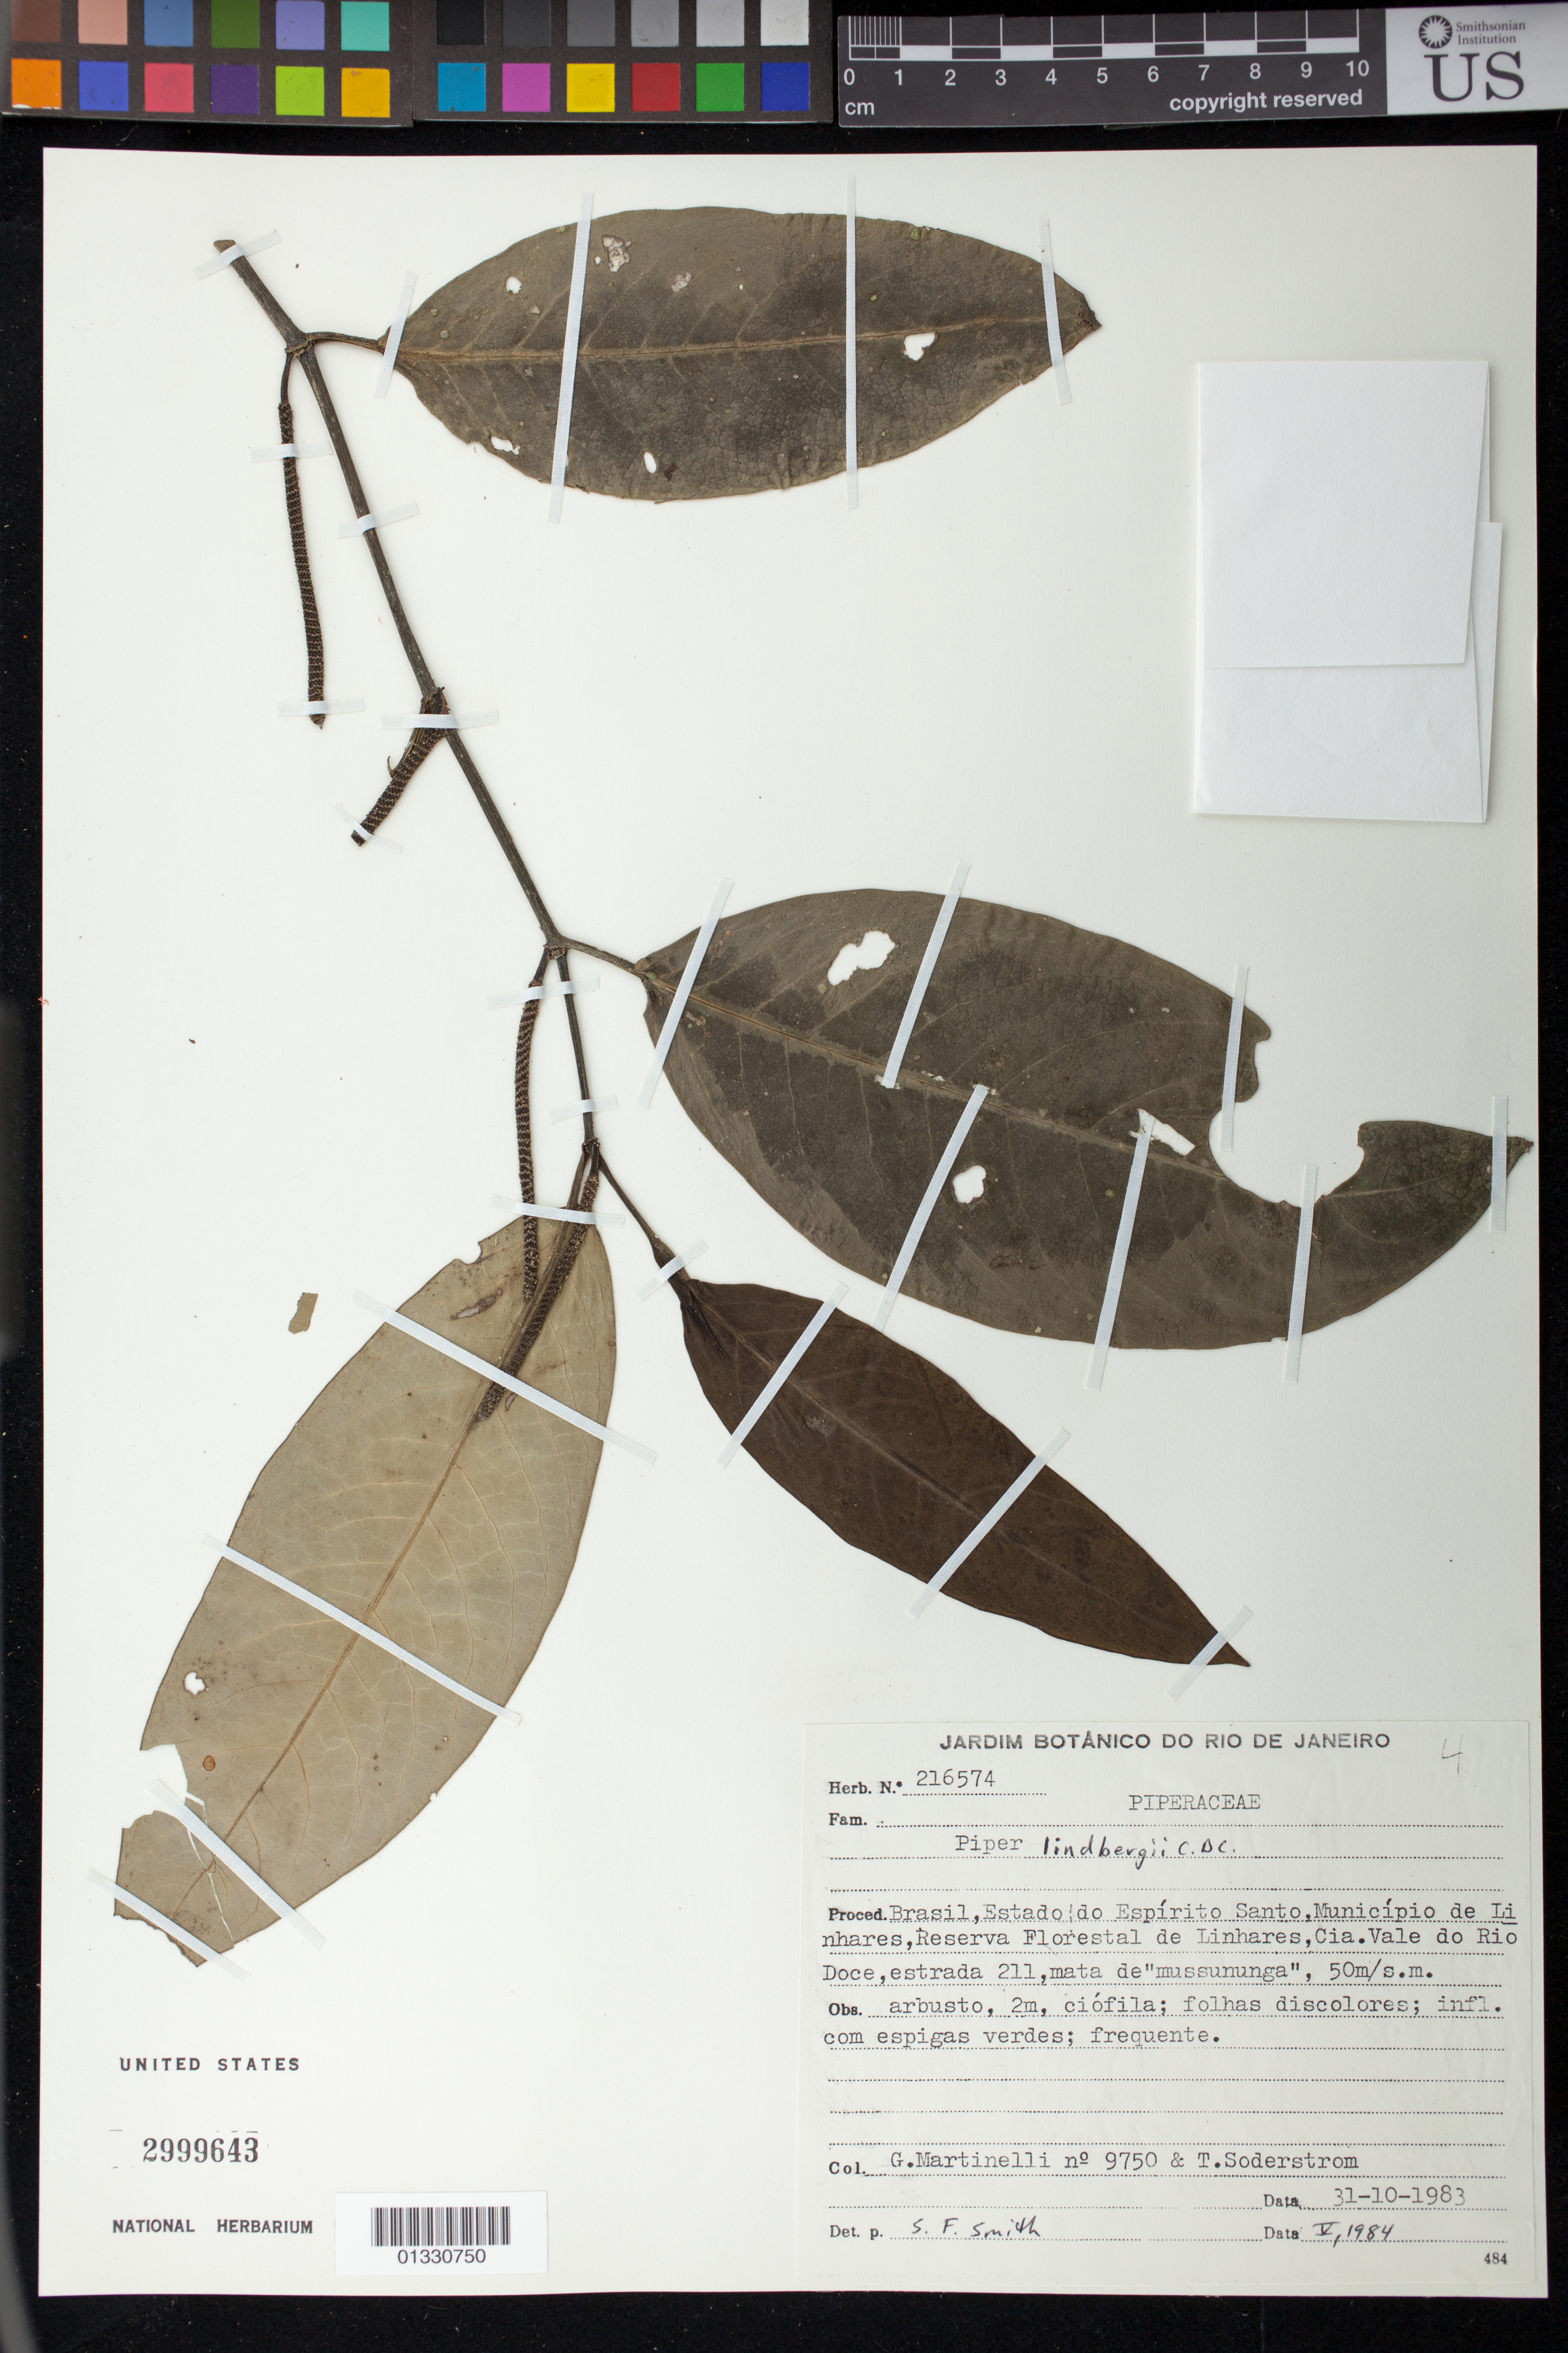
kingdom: Plantae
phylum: Tracheophyta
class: Magnoliopsida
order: Piperales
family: Piperaceae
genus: Piper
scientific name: Piper lindbergii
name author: C. DC.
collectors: G. Martinelli & T. R. Soderstrom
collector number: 9750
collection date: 1983-10-31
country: Brazil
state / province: Espírito Santo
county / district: Linhares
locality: Reserva Florestal de Linhares, Cia. Vale do Rio Doce, estrada 211, mata de "mussununga".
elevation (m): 50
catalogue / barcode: US 2999643